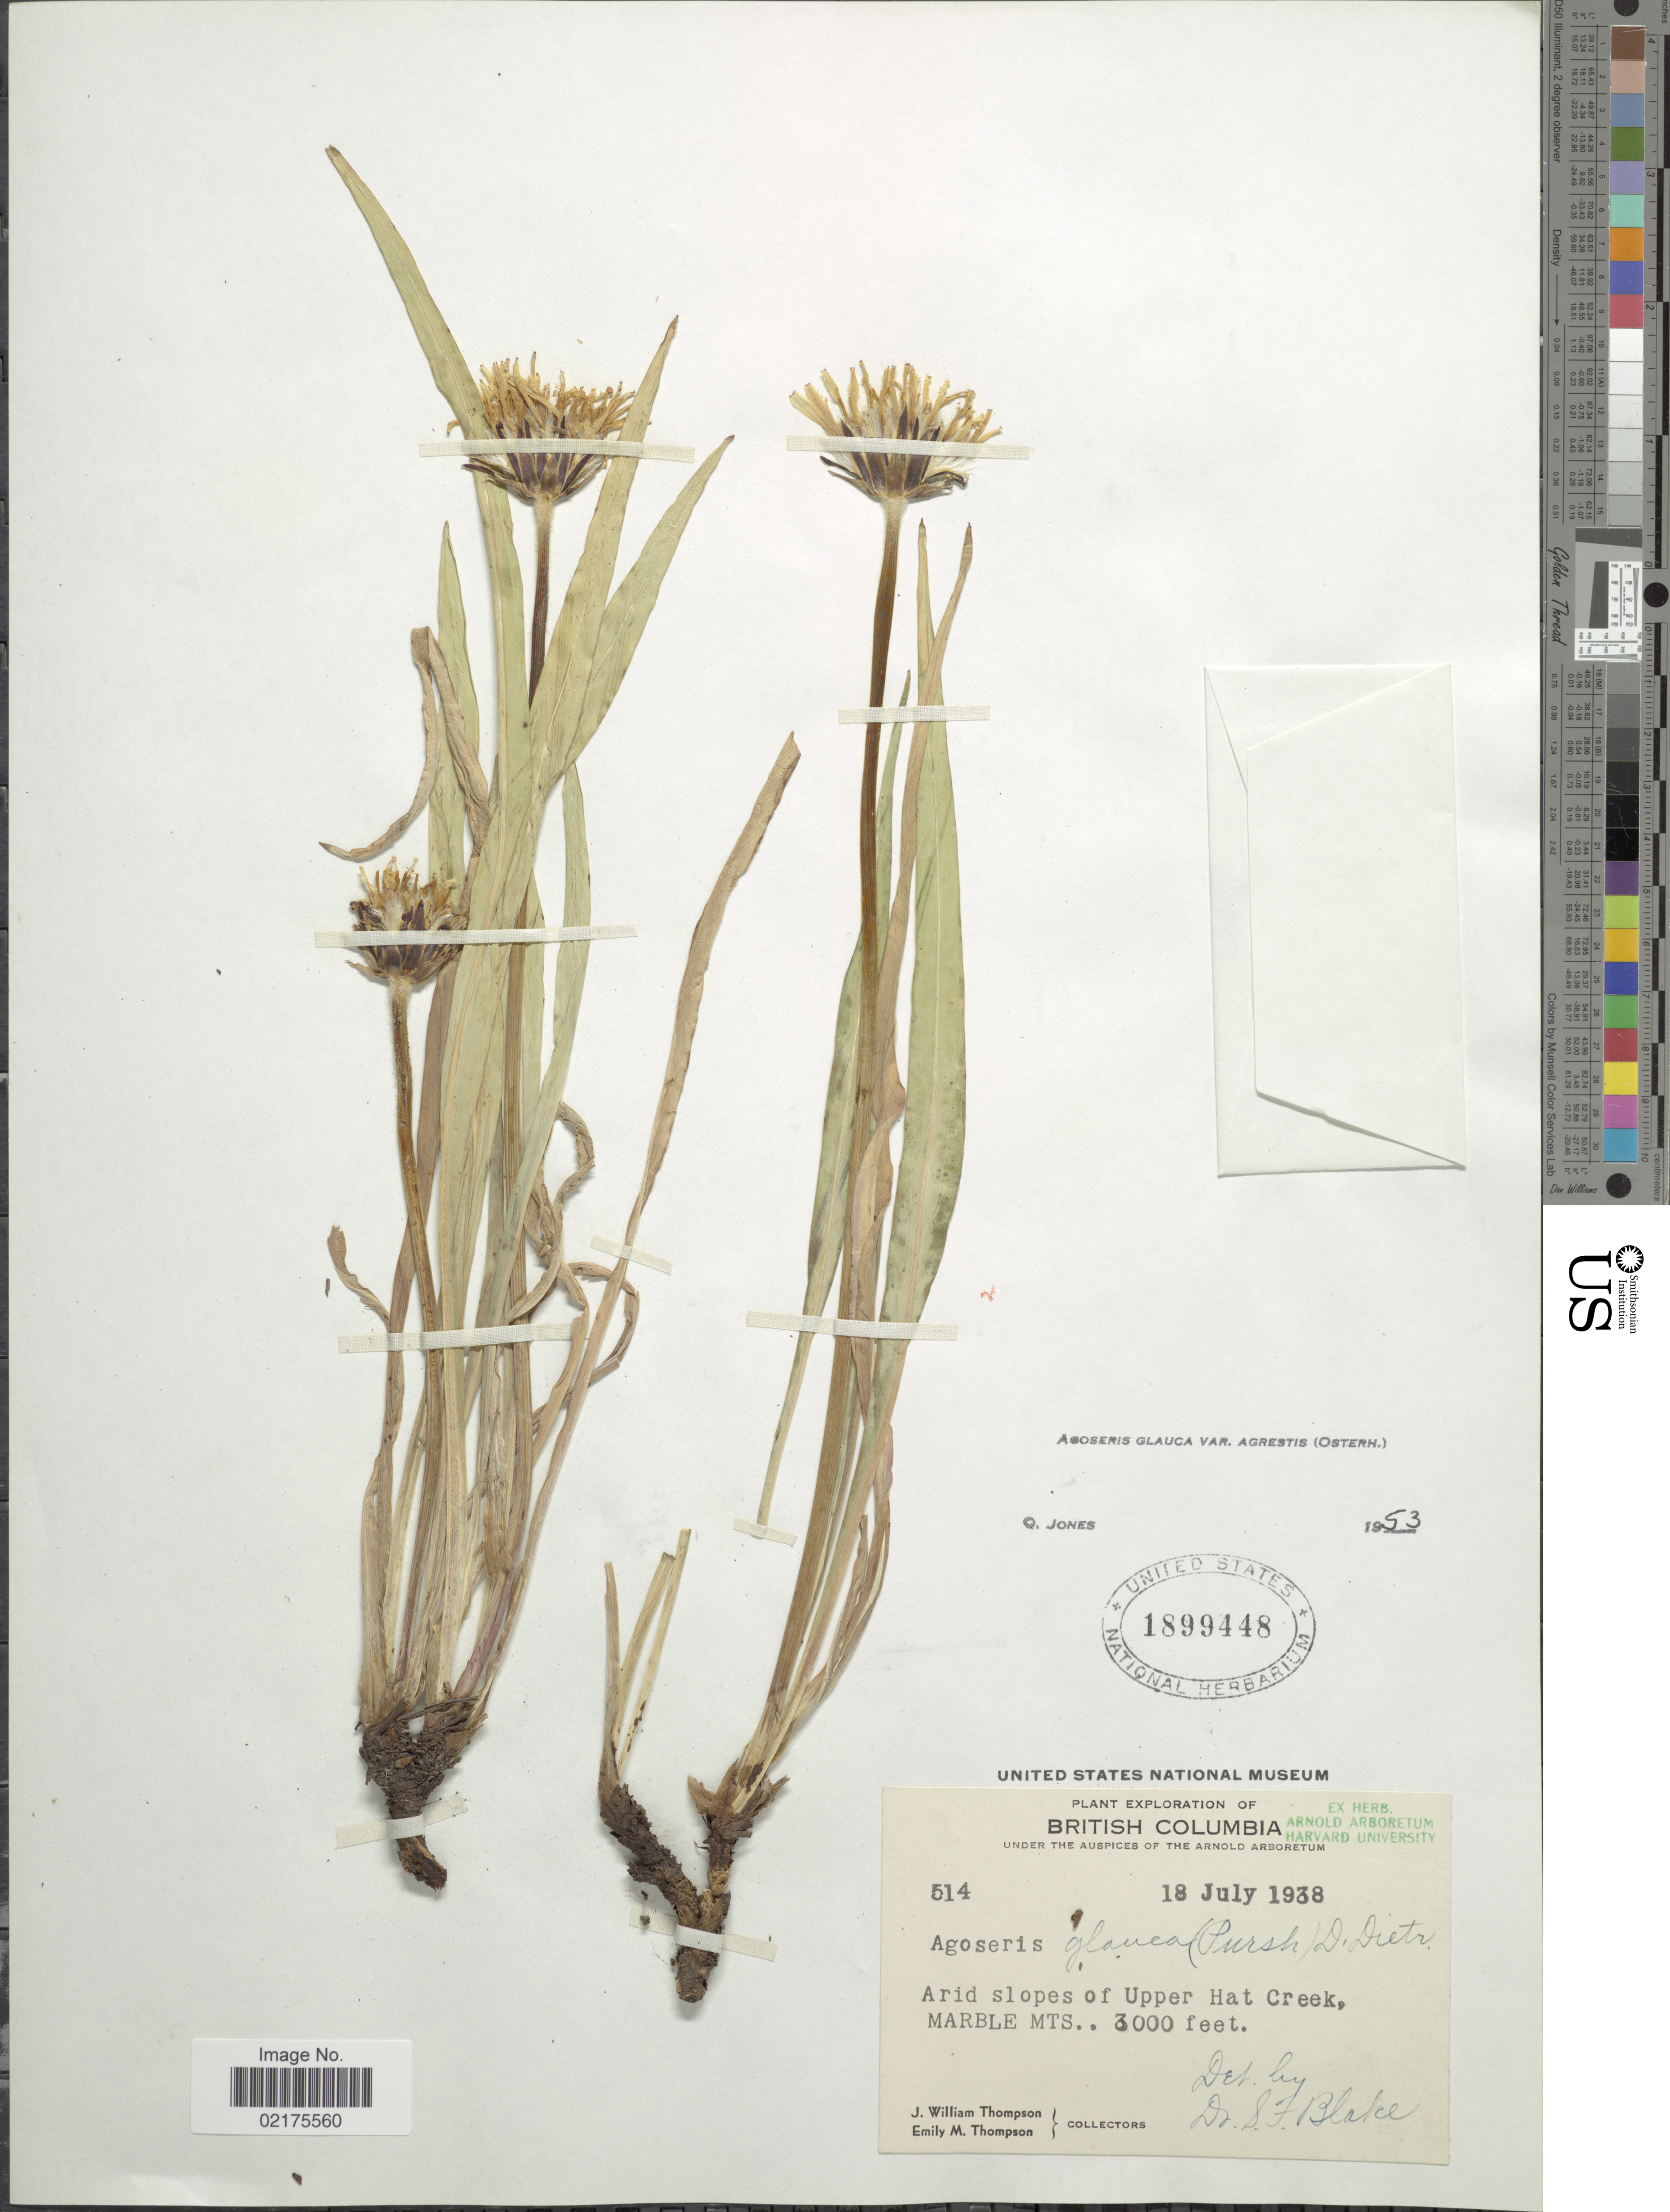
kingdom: Plantae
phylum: Tracheophyta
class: Magnoliopsida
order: Asterales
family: Asteraceae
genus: Agoseris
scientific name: Agoseris glauca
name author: (Pursh) Raf.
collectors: J. W. Thompson & E. M. Thompson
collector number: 514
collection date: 1938-07-18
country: Canada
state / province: British Columbia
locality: Arid slopes of Upper Hat Creek, Marble Mts.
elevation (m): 914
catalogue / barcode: US 1899448